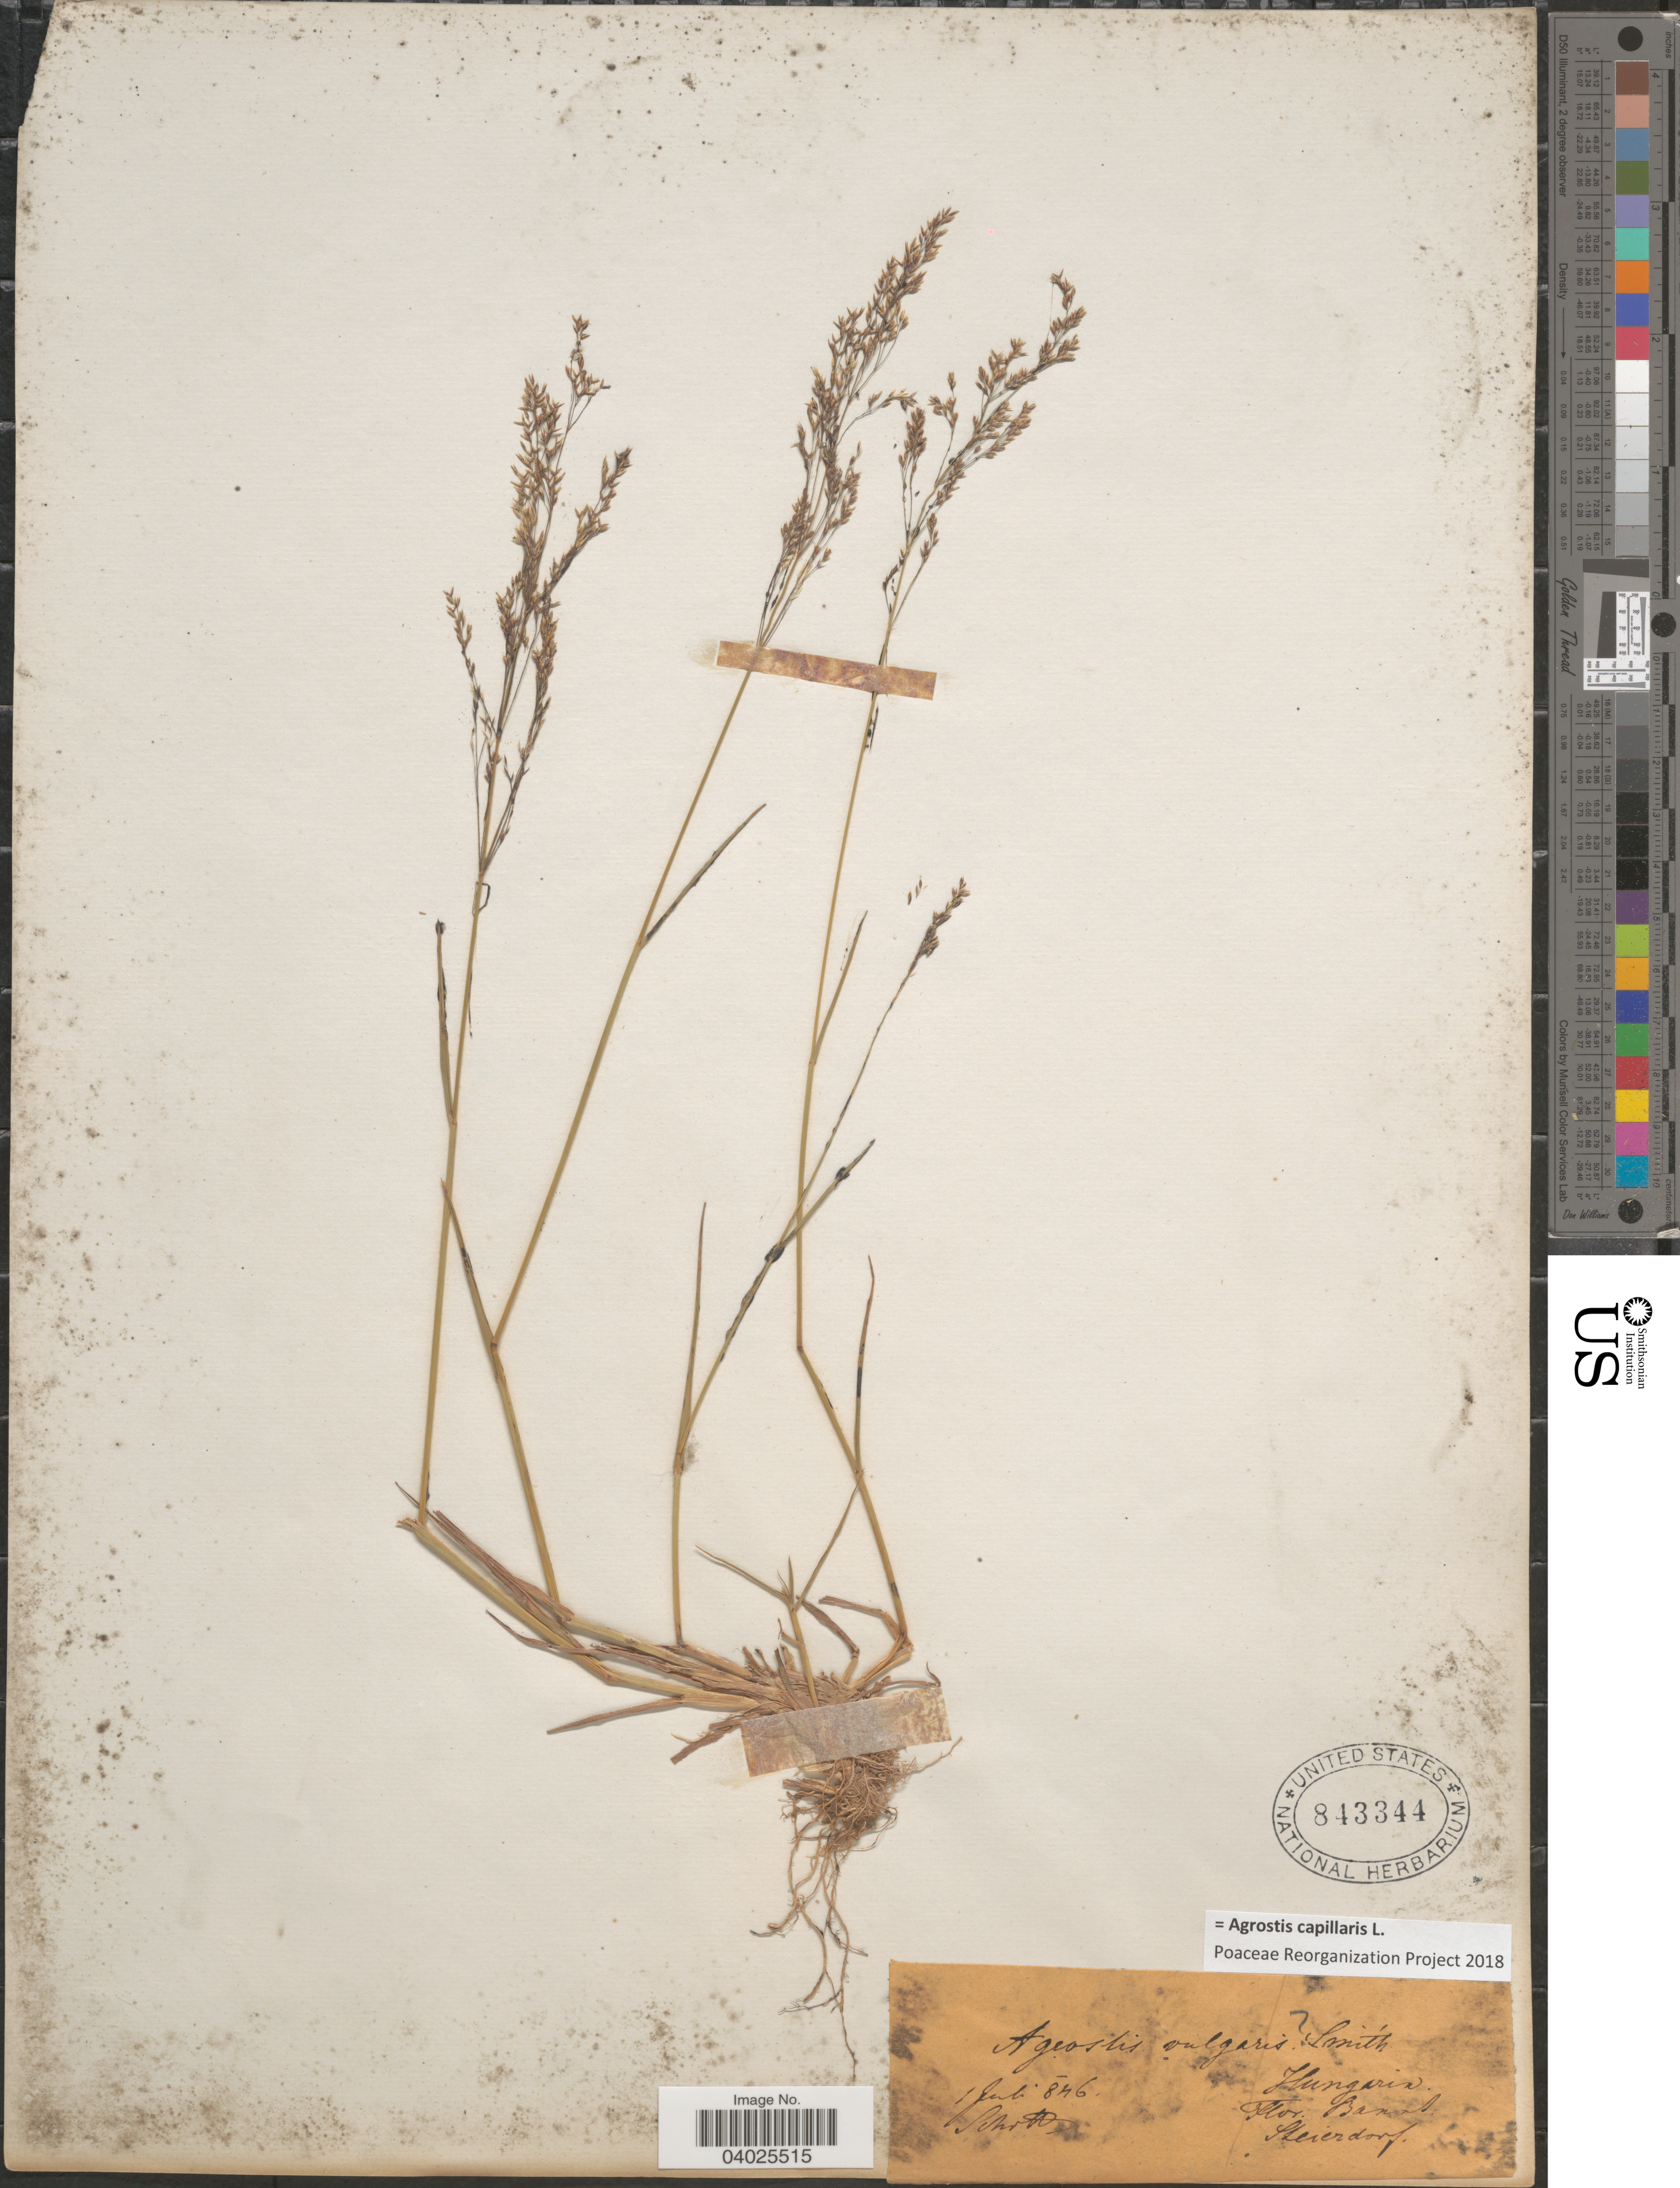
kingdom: Plantae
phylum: Tracheophyta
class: Liliopsida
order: Poales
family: Poaceae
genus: Agrostis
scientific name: Agrostis capillaris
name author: L.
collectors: -. Schottz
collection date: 1846-07-01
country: Hungary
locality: Banat. Steierdorf.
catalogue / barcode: US 843344